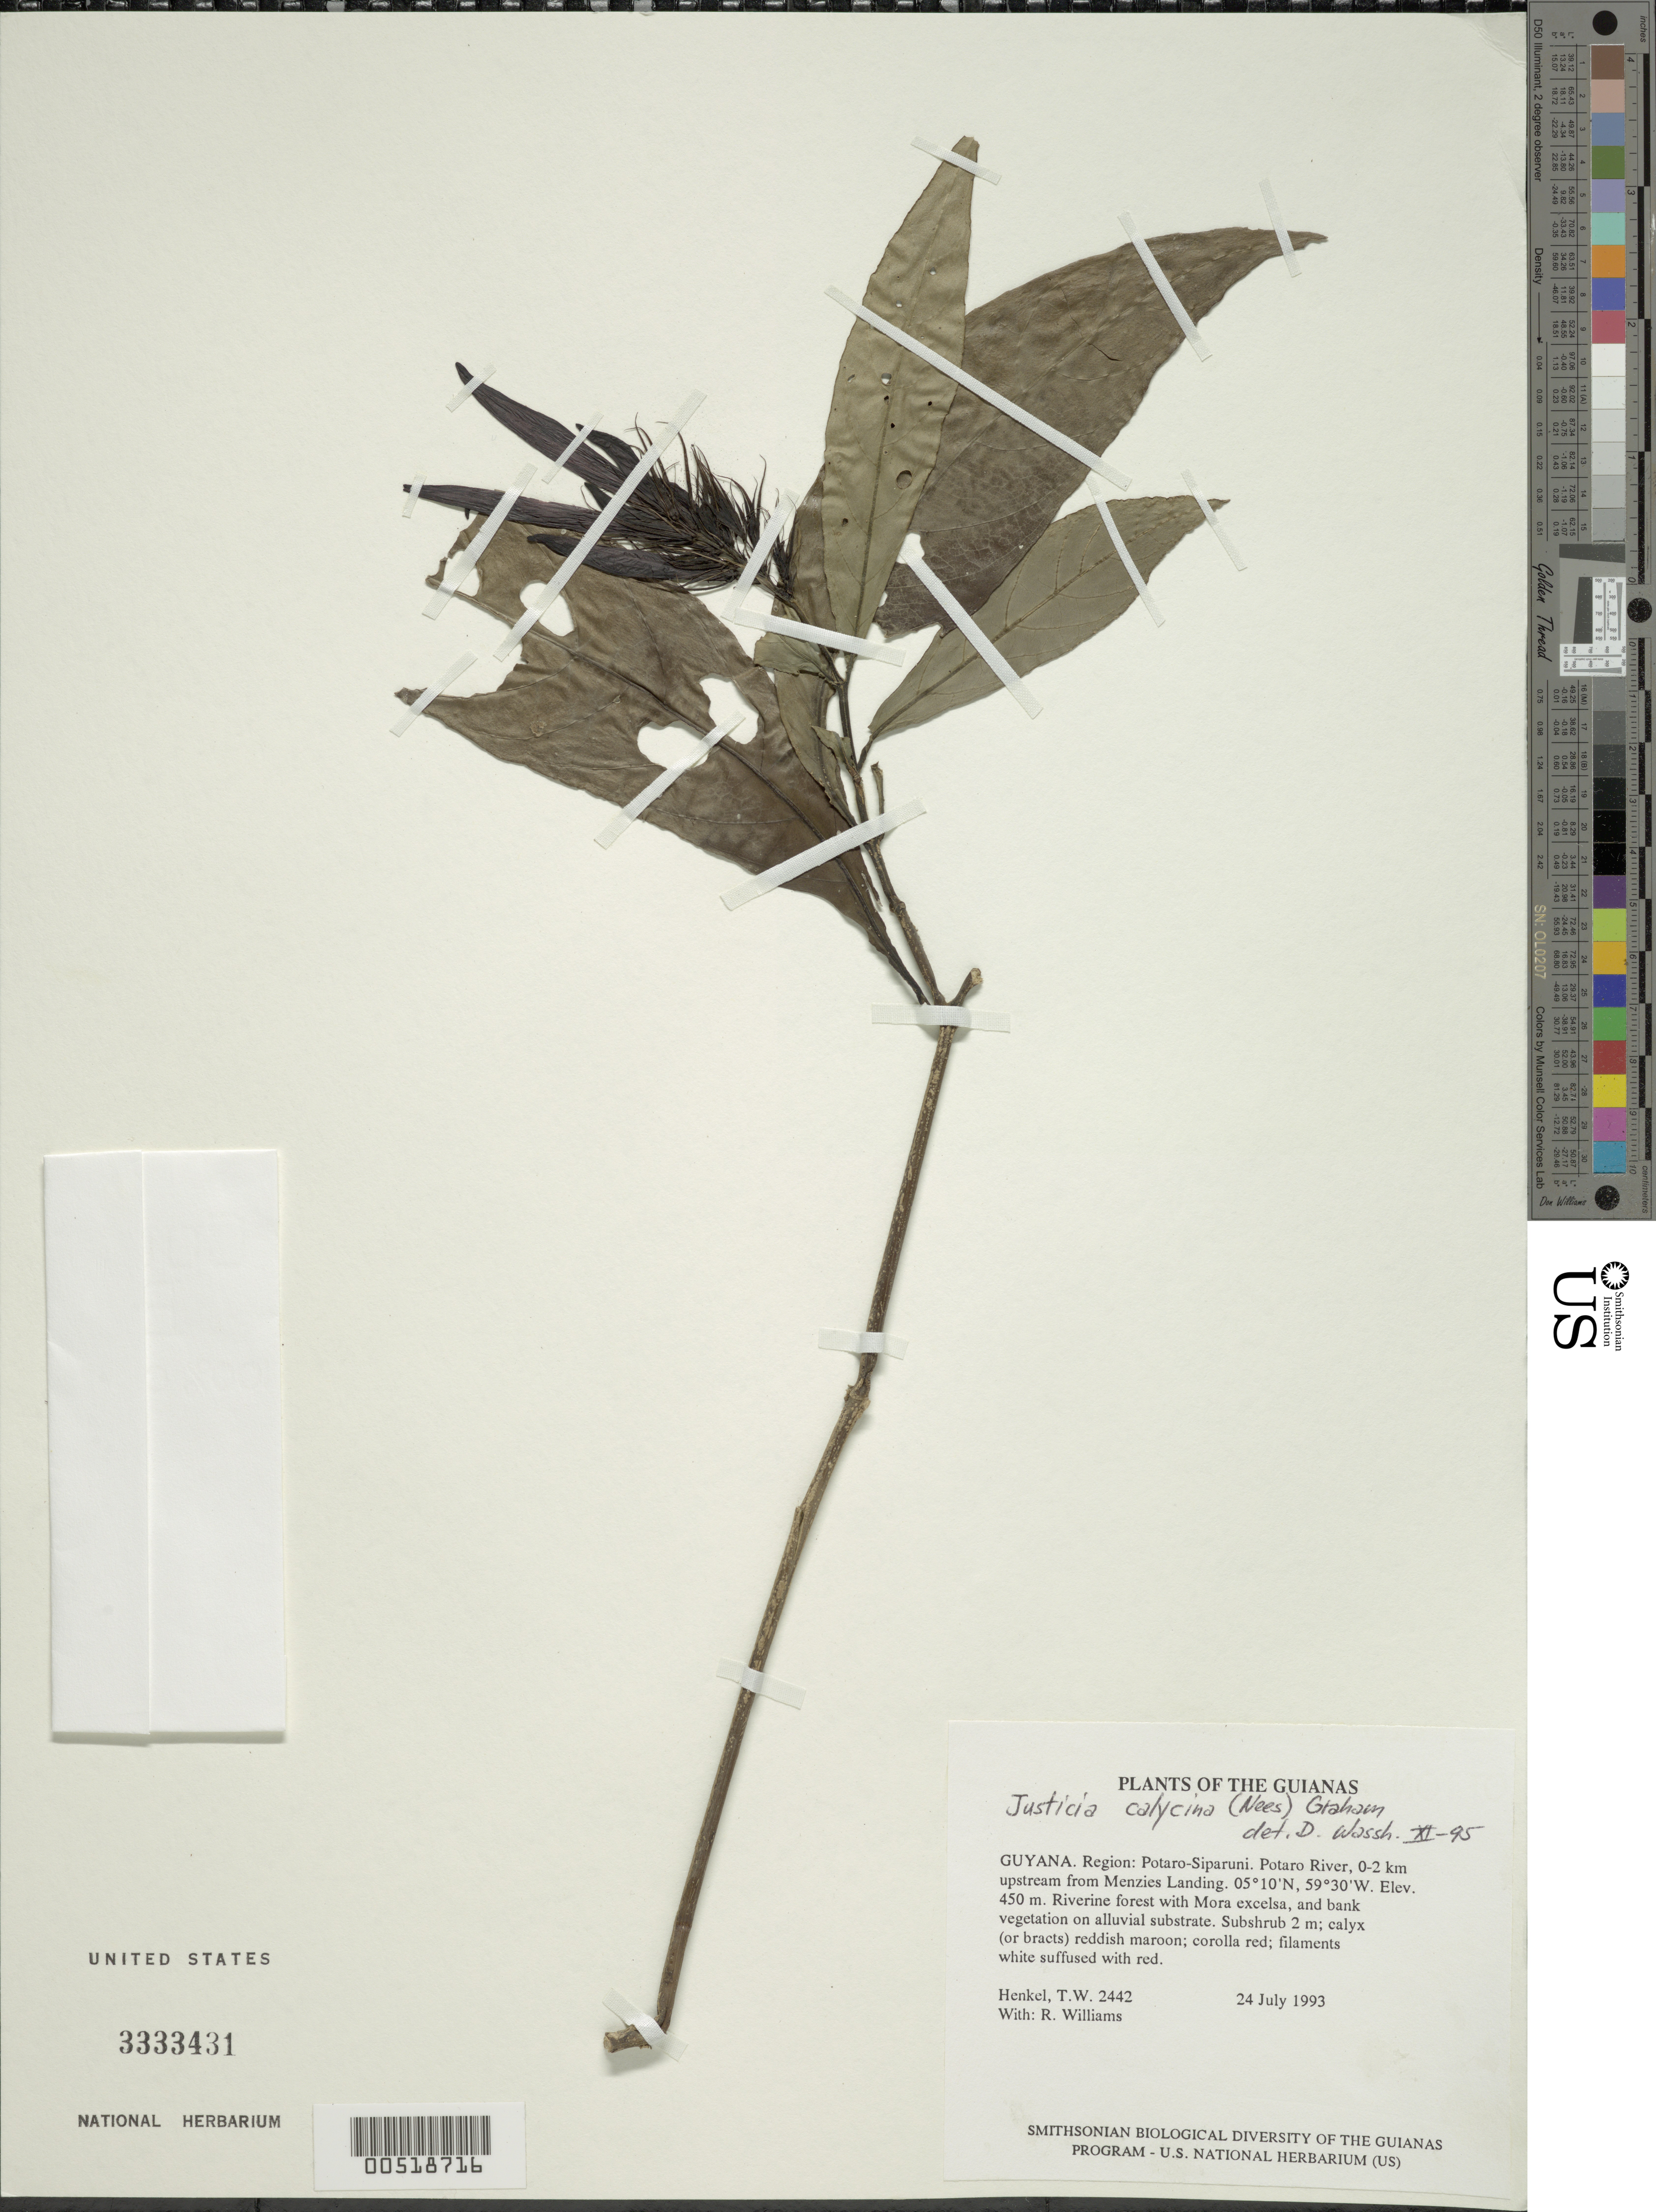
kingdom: Plantae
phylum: Tracheophyta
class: Magnoliopsida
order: Lamiales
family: Acanthaceae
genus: Justicia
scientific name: Justicia calycina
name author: (Nees) V.A.W. Graham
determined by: Wasshausen, Dieter C., (BOT), Smithsonian Institution - National Museum of Natural History (UNITED STATES)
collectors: T. Henkel & R. Williams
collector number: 2442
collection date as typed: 24 July 1993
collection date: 1993-07-24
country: Guyana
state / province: Potaro-Siparuni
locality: Potaro River, 0-2 km upstream from Menzies Landing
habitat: Riverine forest with Mora excelsa, and bank vegetation on alluvial substrate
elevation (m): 450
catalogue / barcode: US 3333431